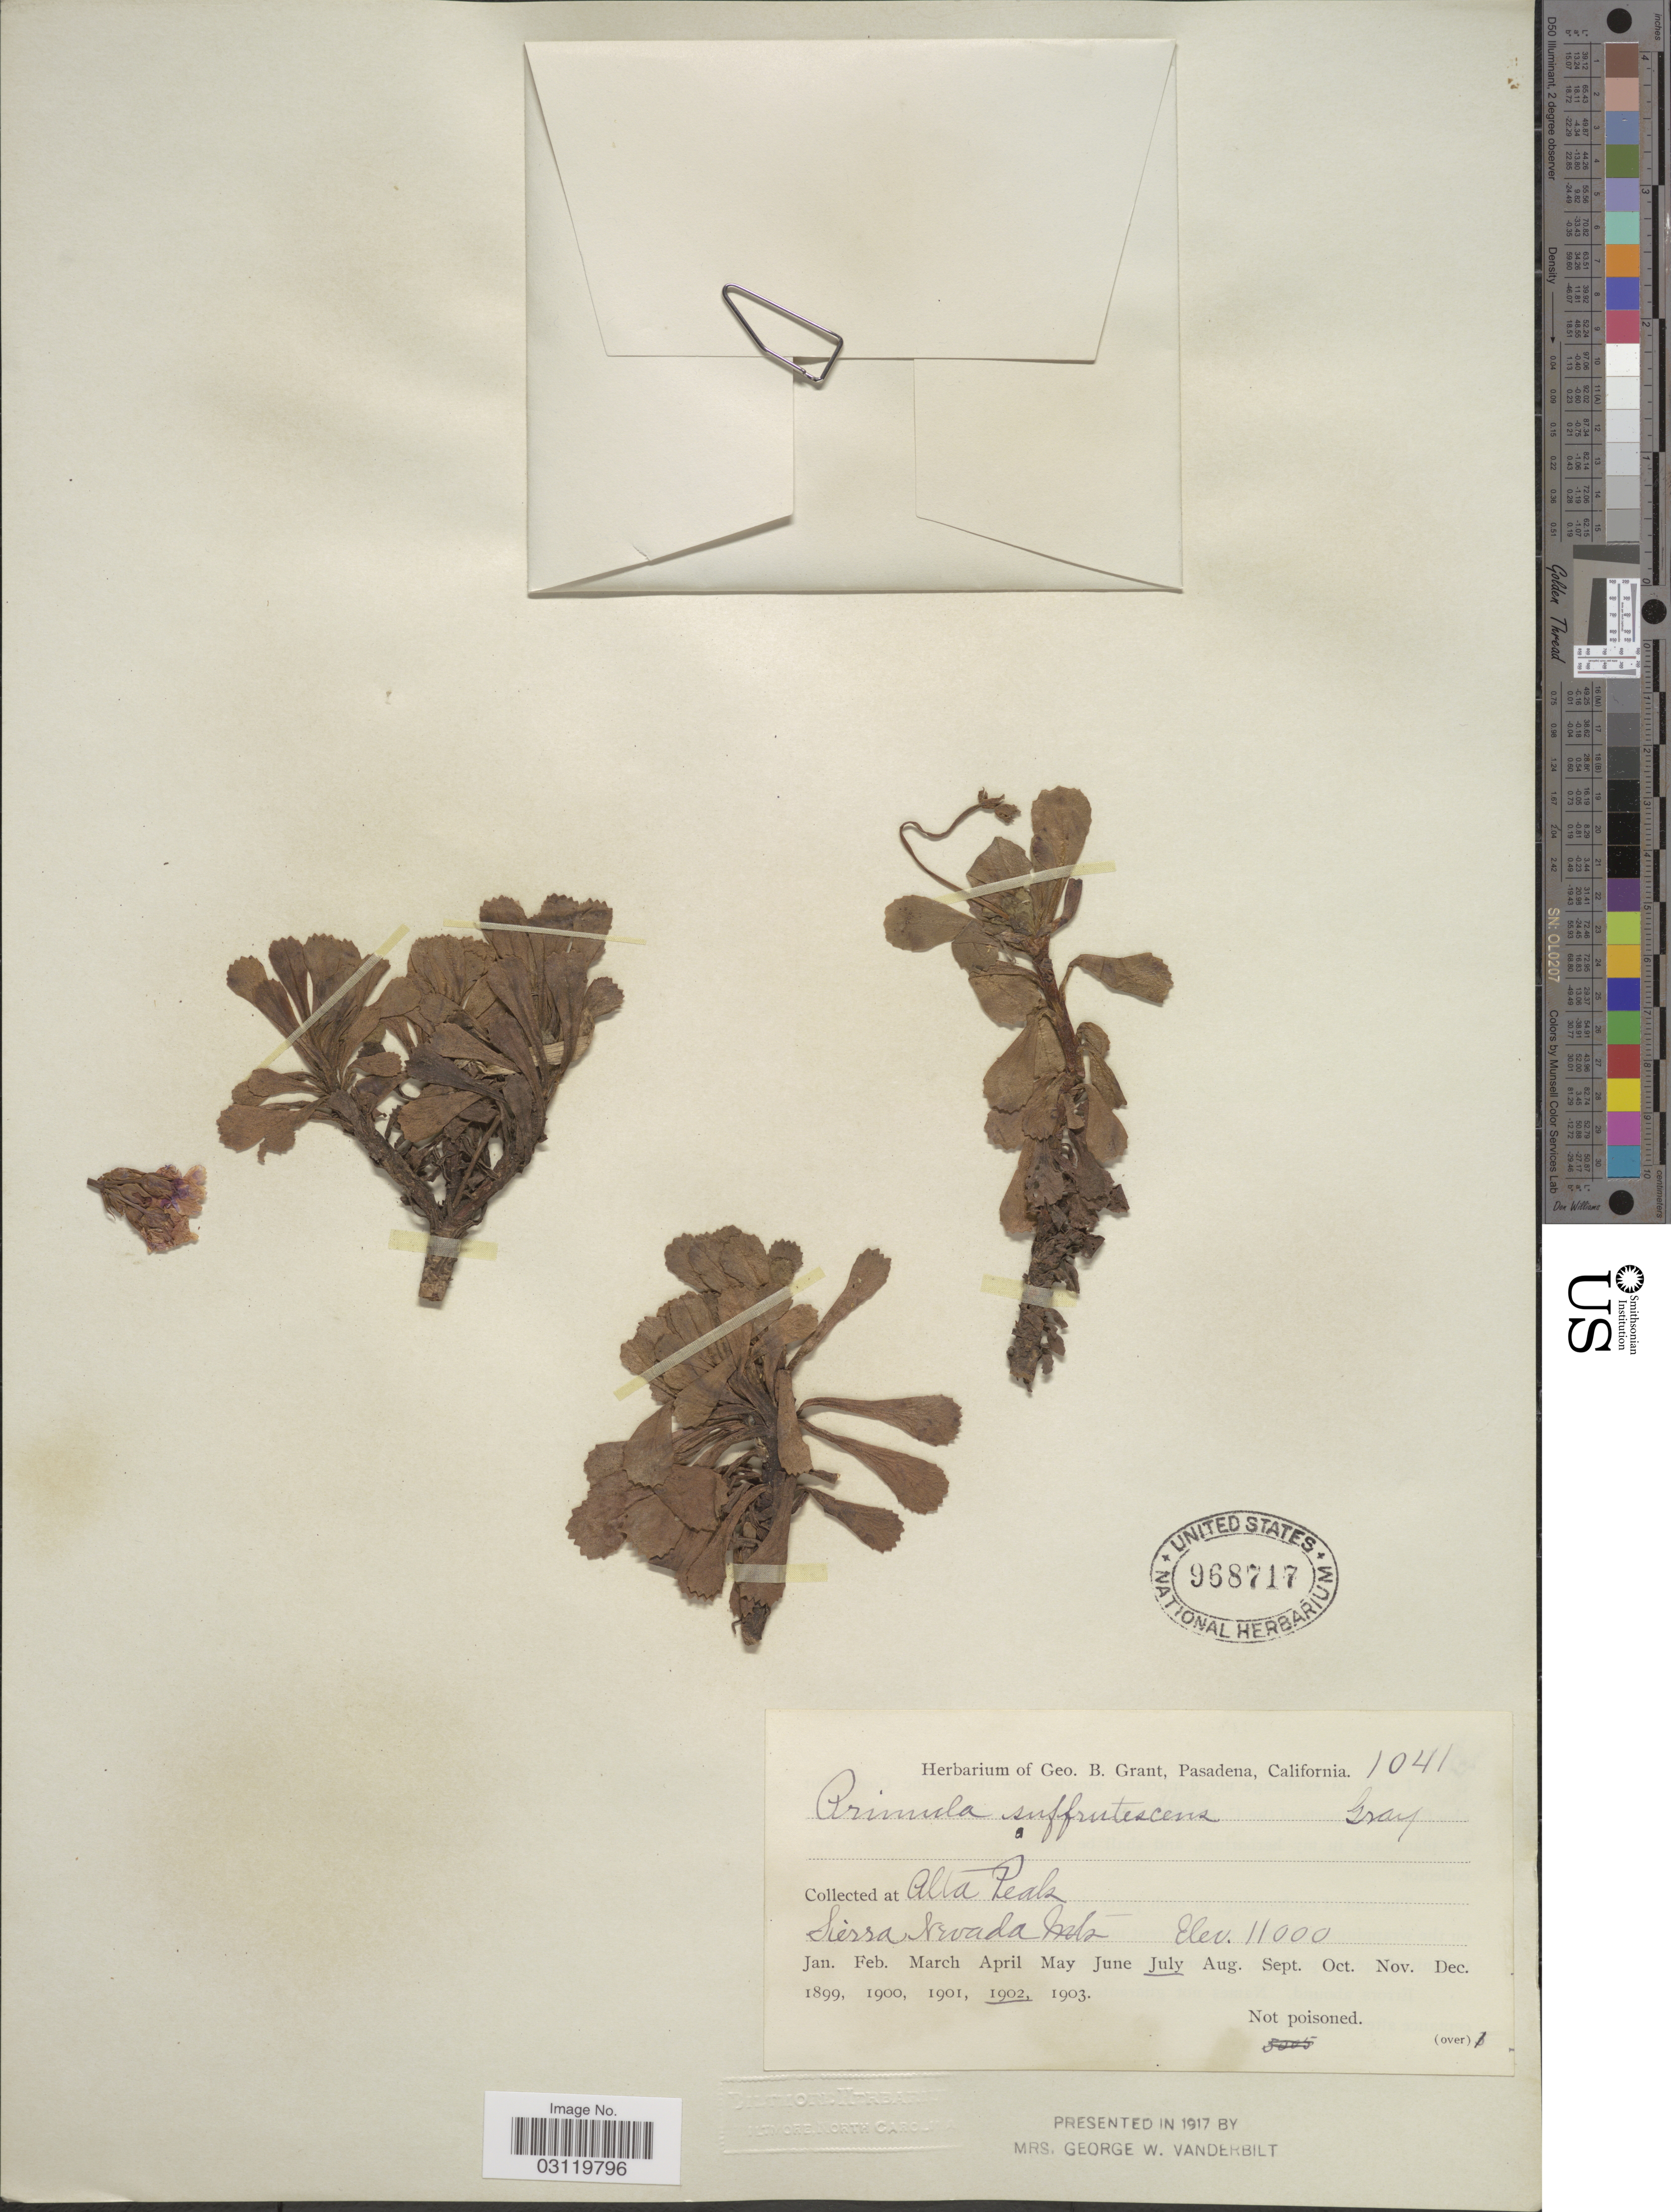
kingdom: Plantae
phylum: Tracheophyta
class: Magnoliopsida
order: Ericales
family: Primulaceae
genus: Primula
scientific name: Primula suffrutescens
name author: A. Gray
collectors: ex herb. Geo. B. Grant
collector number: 1041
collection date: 1902-07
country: United States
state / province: California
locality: Alta Peak, Sierra Nevada Mts.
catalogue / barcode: US 968717